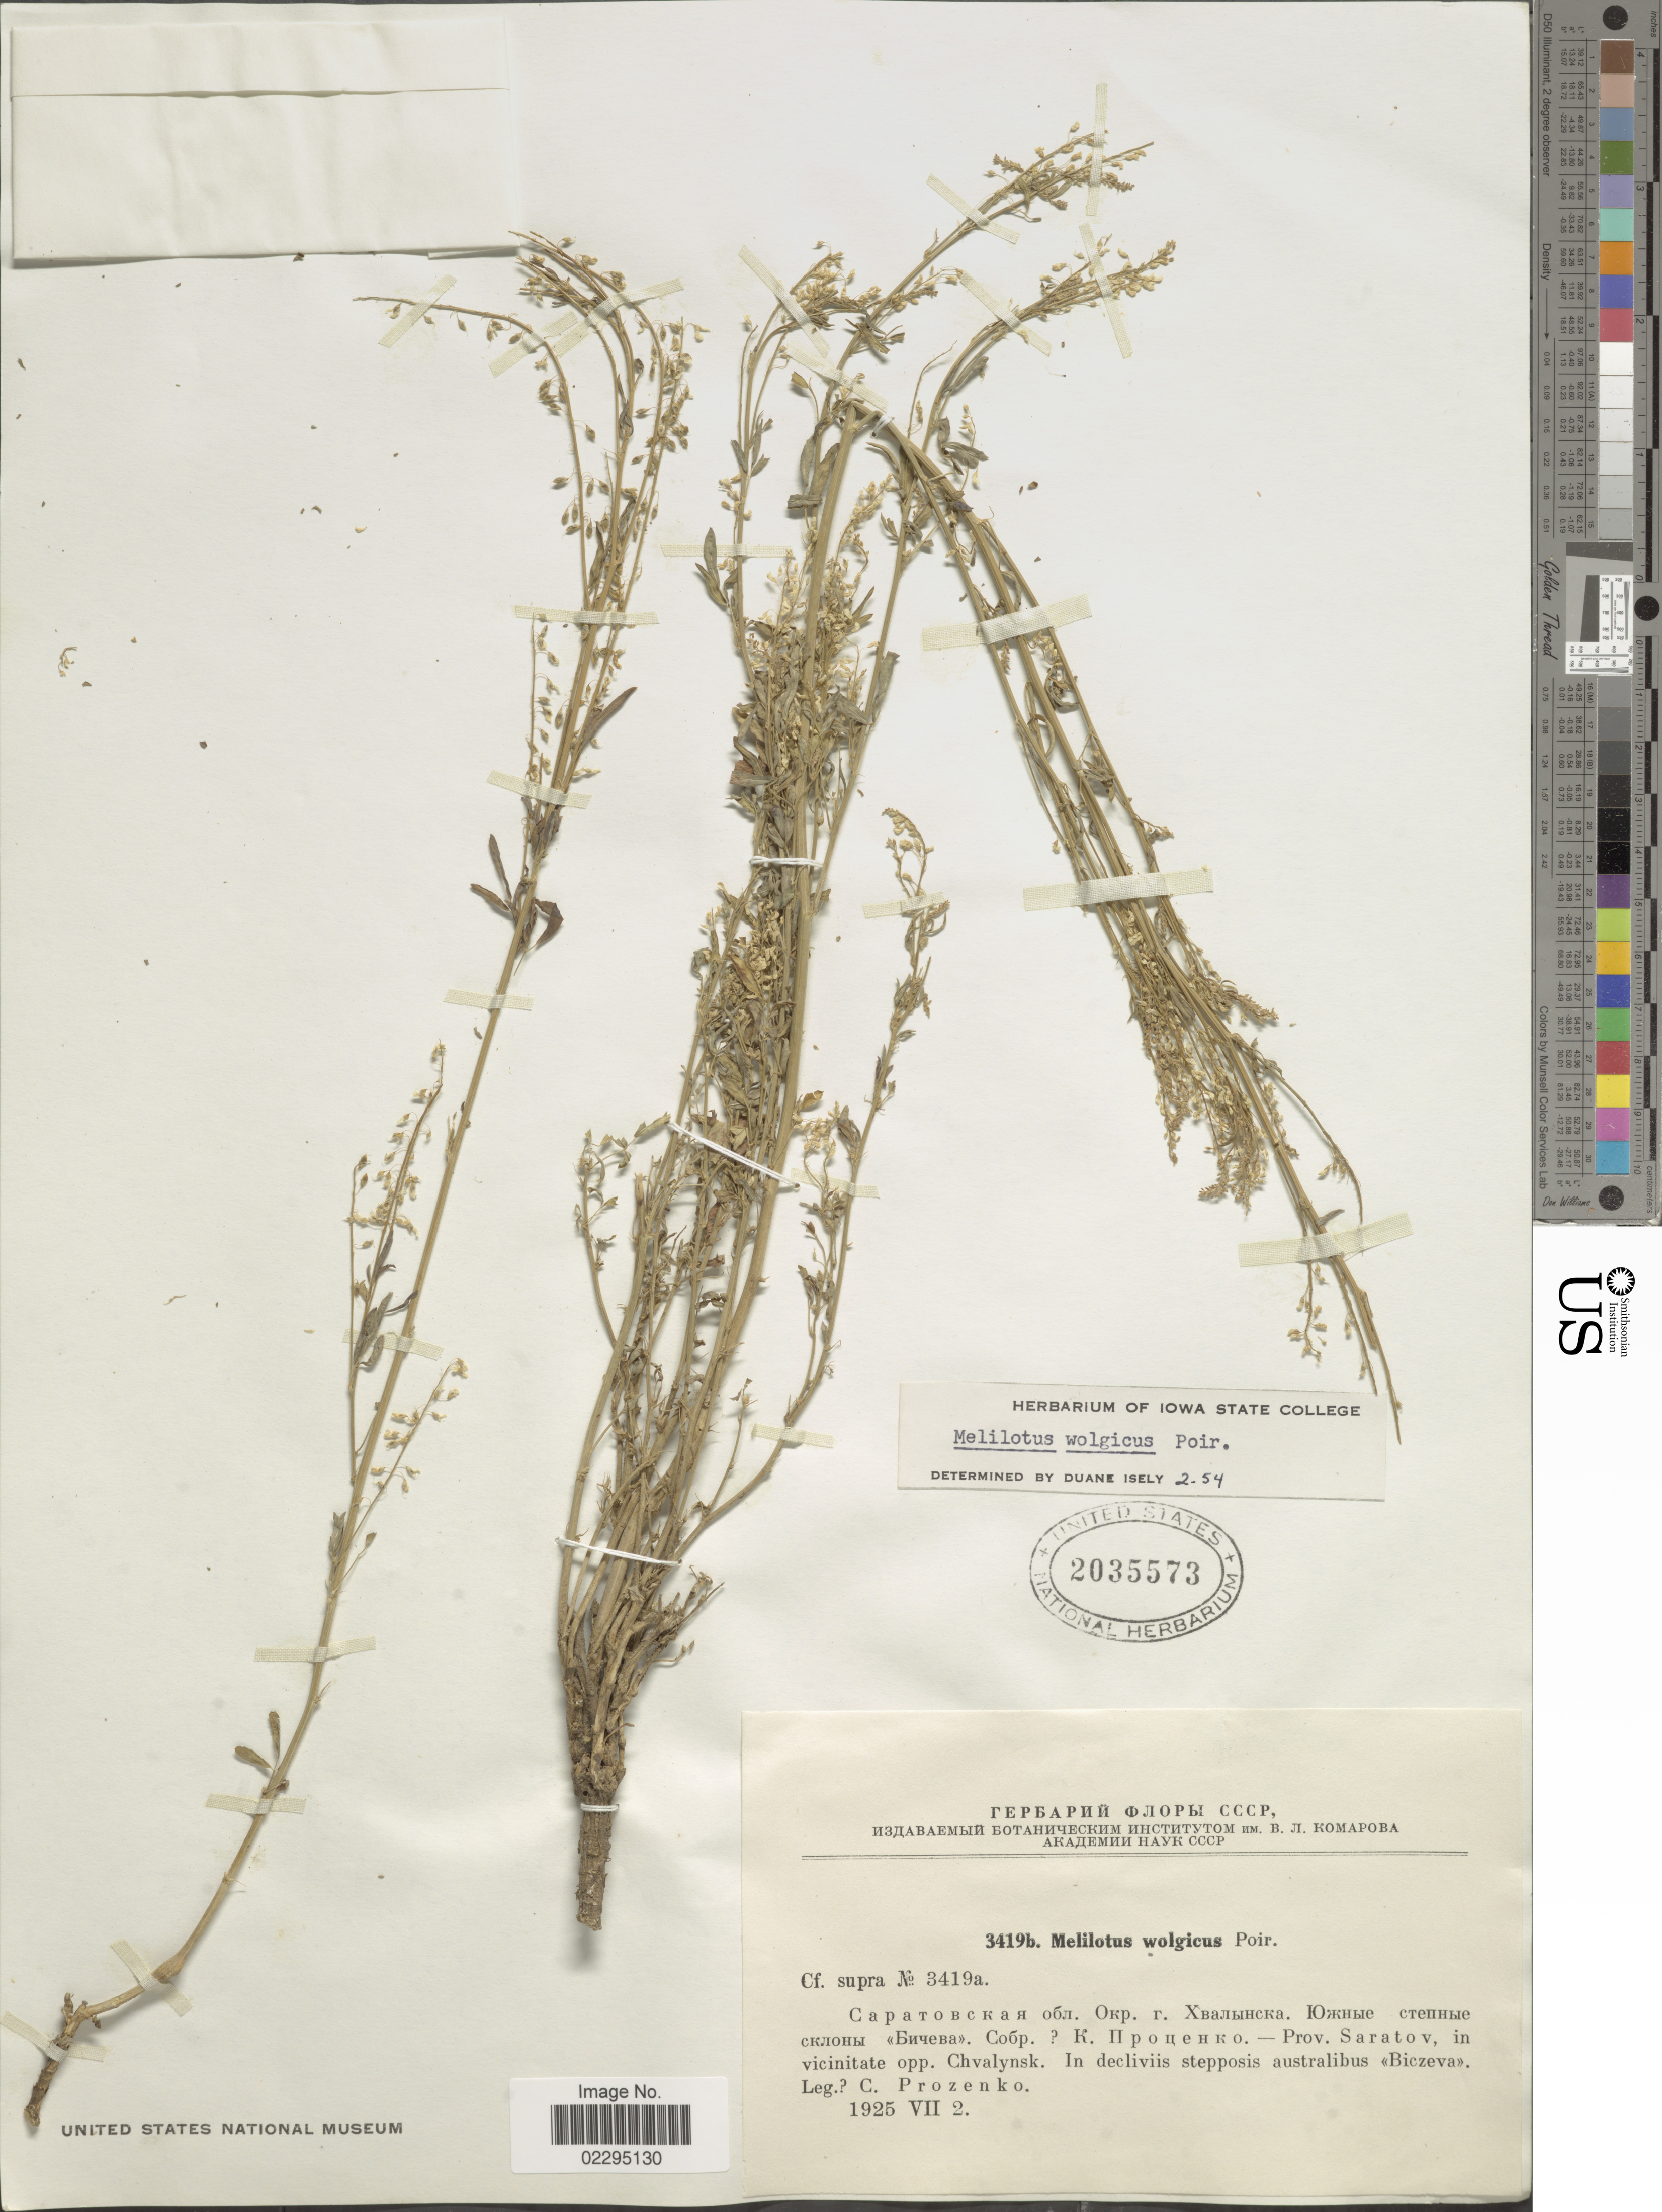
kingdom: Plantae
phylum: Tracheophyta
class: Magnoliopsida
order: Fabales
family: Fabaceae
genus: Melilotus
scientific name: Melilotus wolgicus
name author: Poir.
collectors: C. Prozenko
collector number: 3419b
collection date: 1925-07-02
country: Russian Federation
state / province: Saratov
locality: Prov. Saratov, in vicinitate opp. Chvalynsk. In decliviis stepposis australibus.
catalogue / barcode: US 2035573